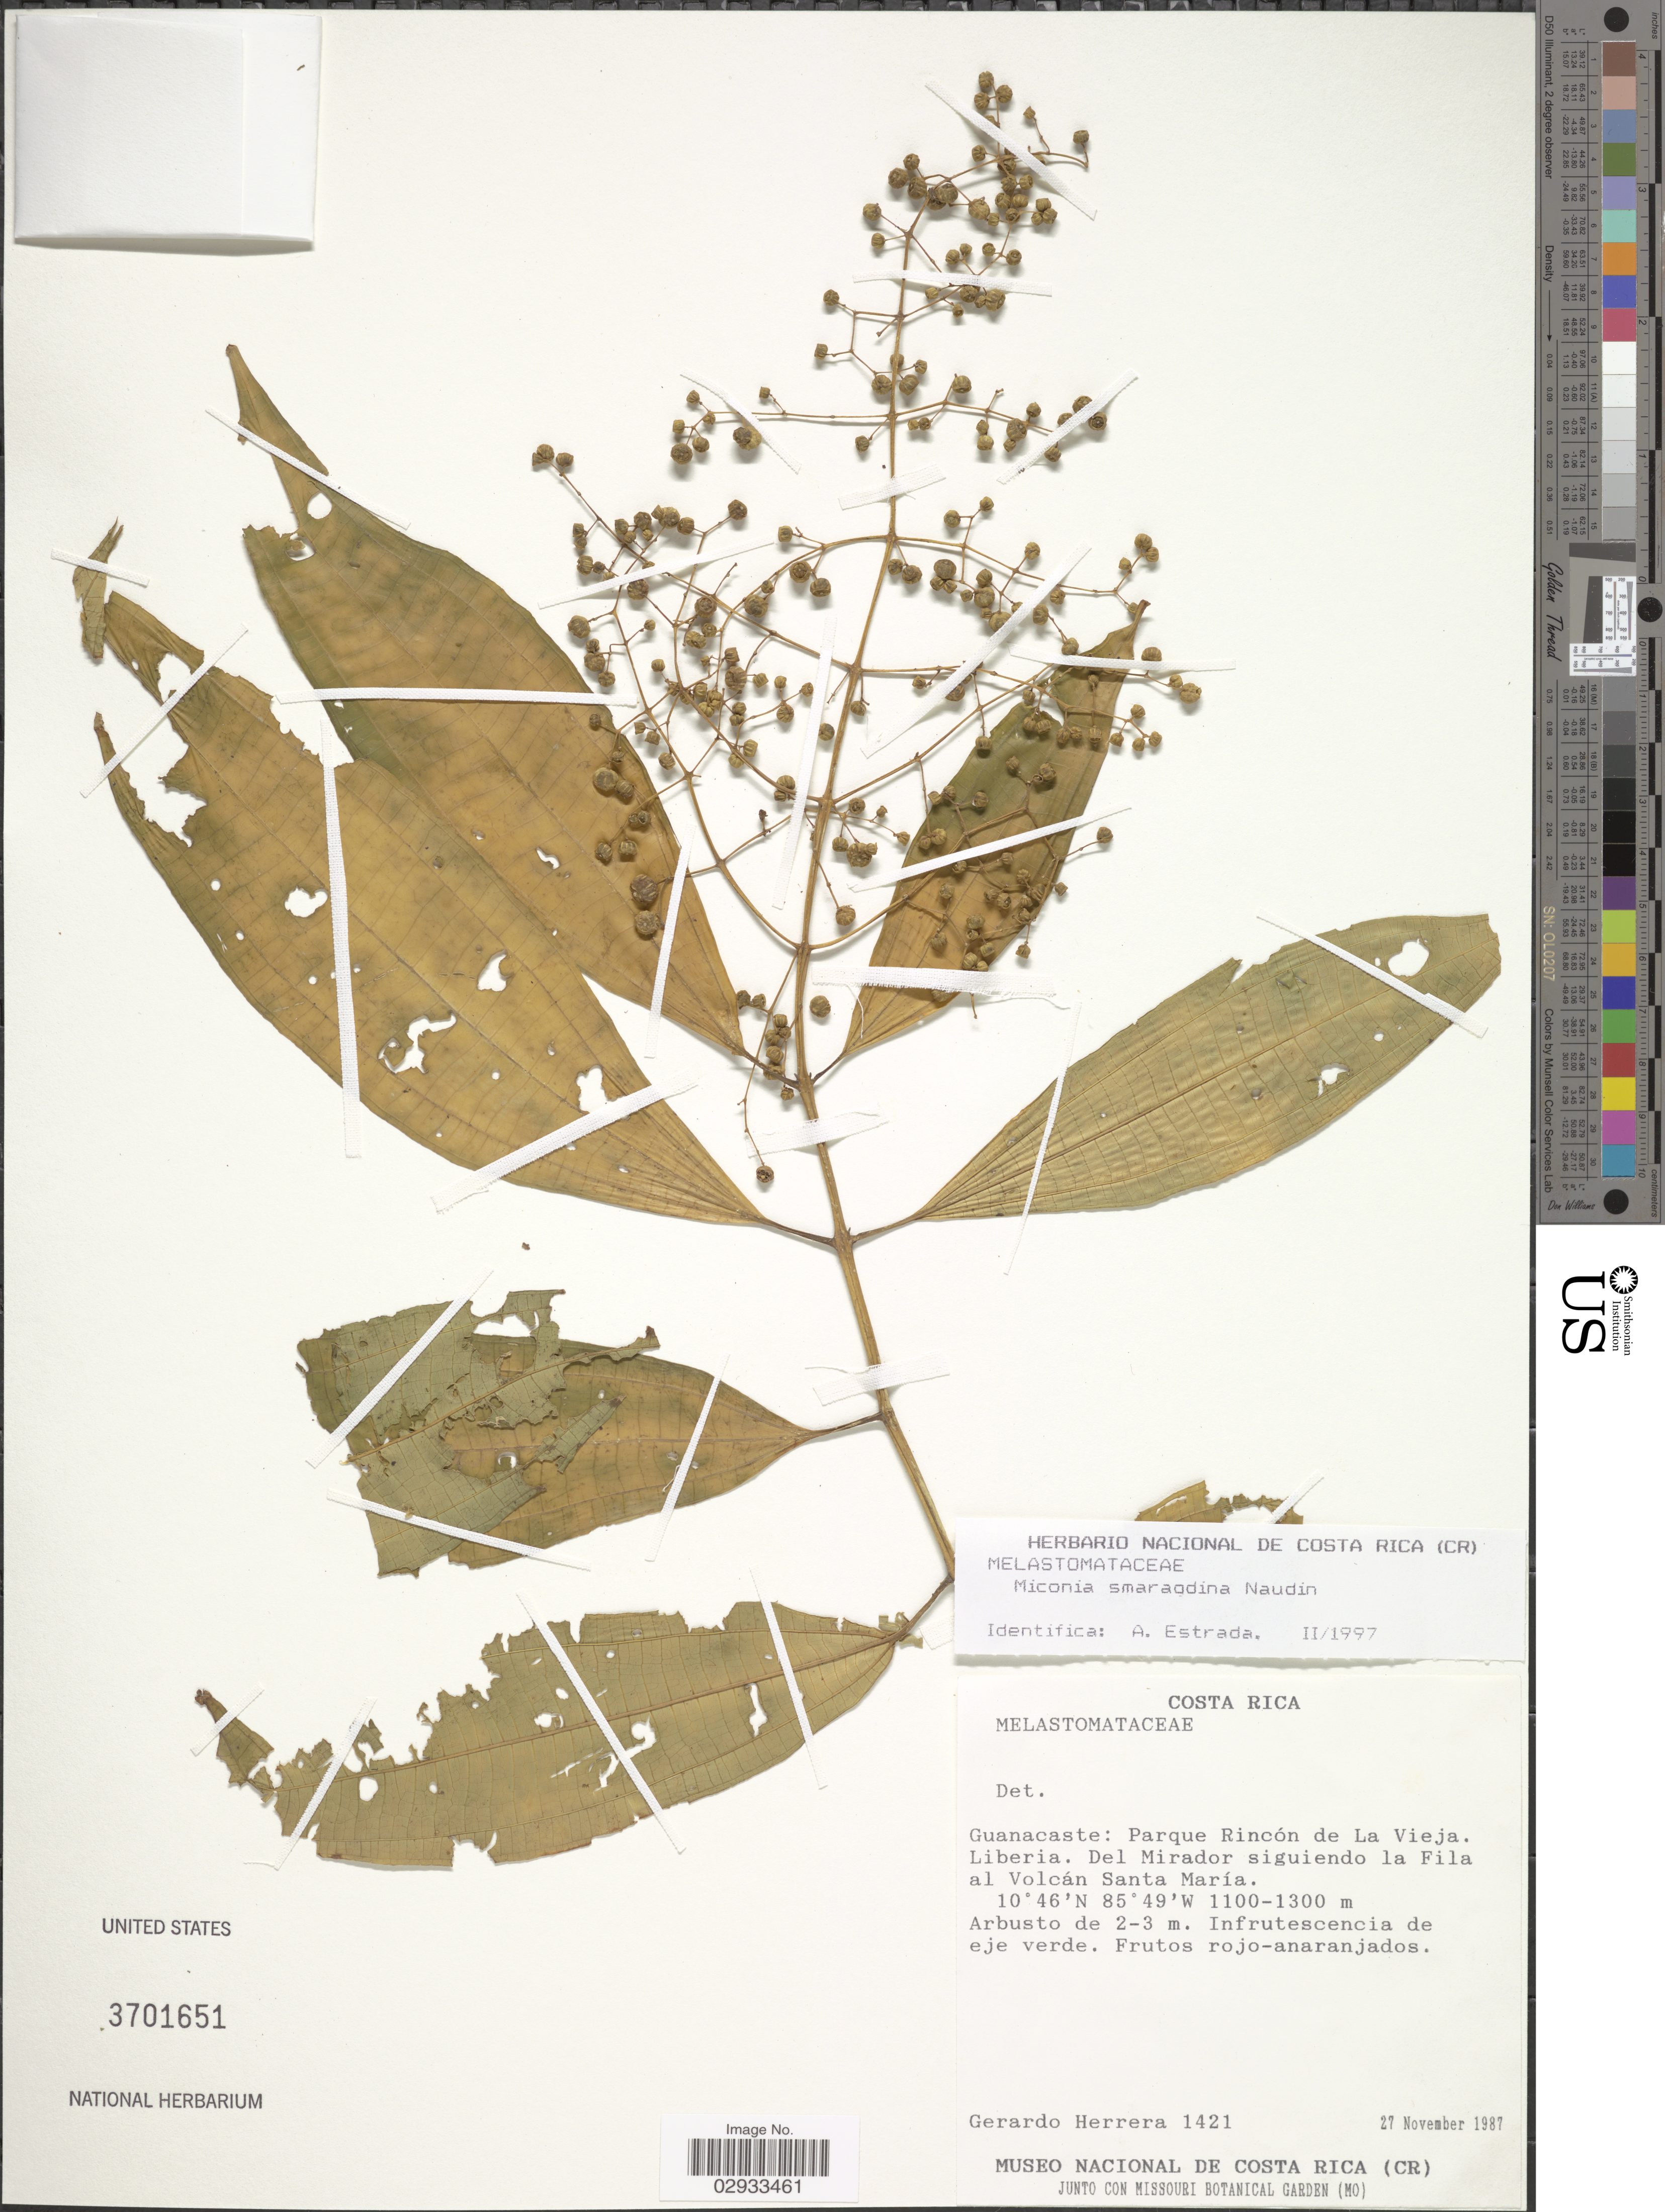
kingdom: Plantae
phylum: Tracheophyta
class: Magnoliopsida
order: Myrtales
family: Melastomataceae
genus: Miconia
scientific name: Miconia smaragdina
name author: Naudin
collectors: G. Herrera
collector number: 1421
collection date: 1987-11-27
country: Costa Rica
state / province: Guanacaste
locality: Parque Rincón de La Vieja. Liberia. Del Mirador siguiendo la Fila al Volcán Santa María.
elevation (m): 1100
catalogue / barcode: US 3701651